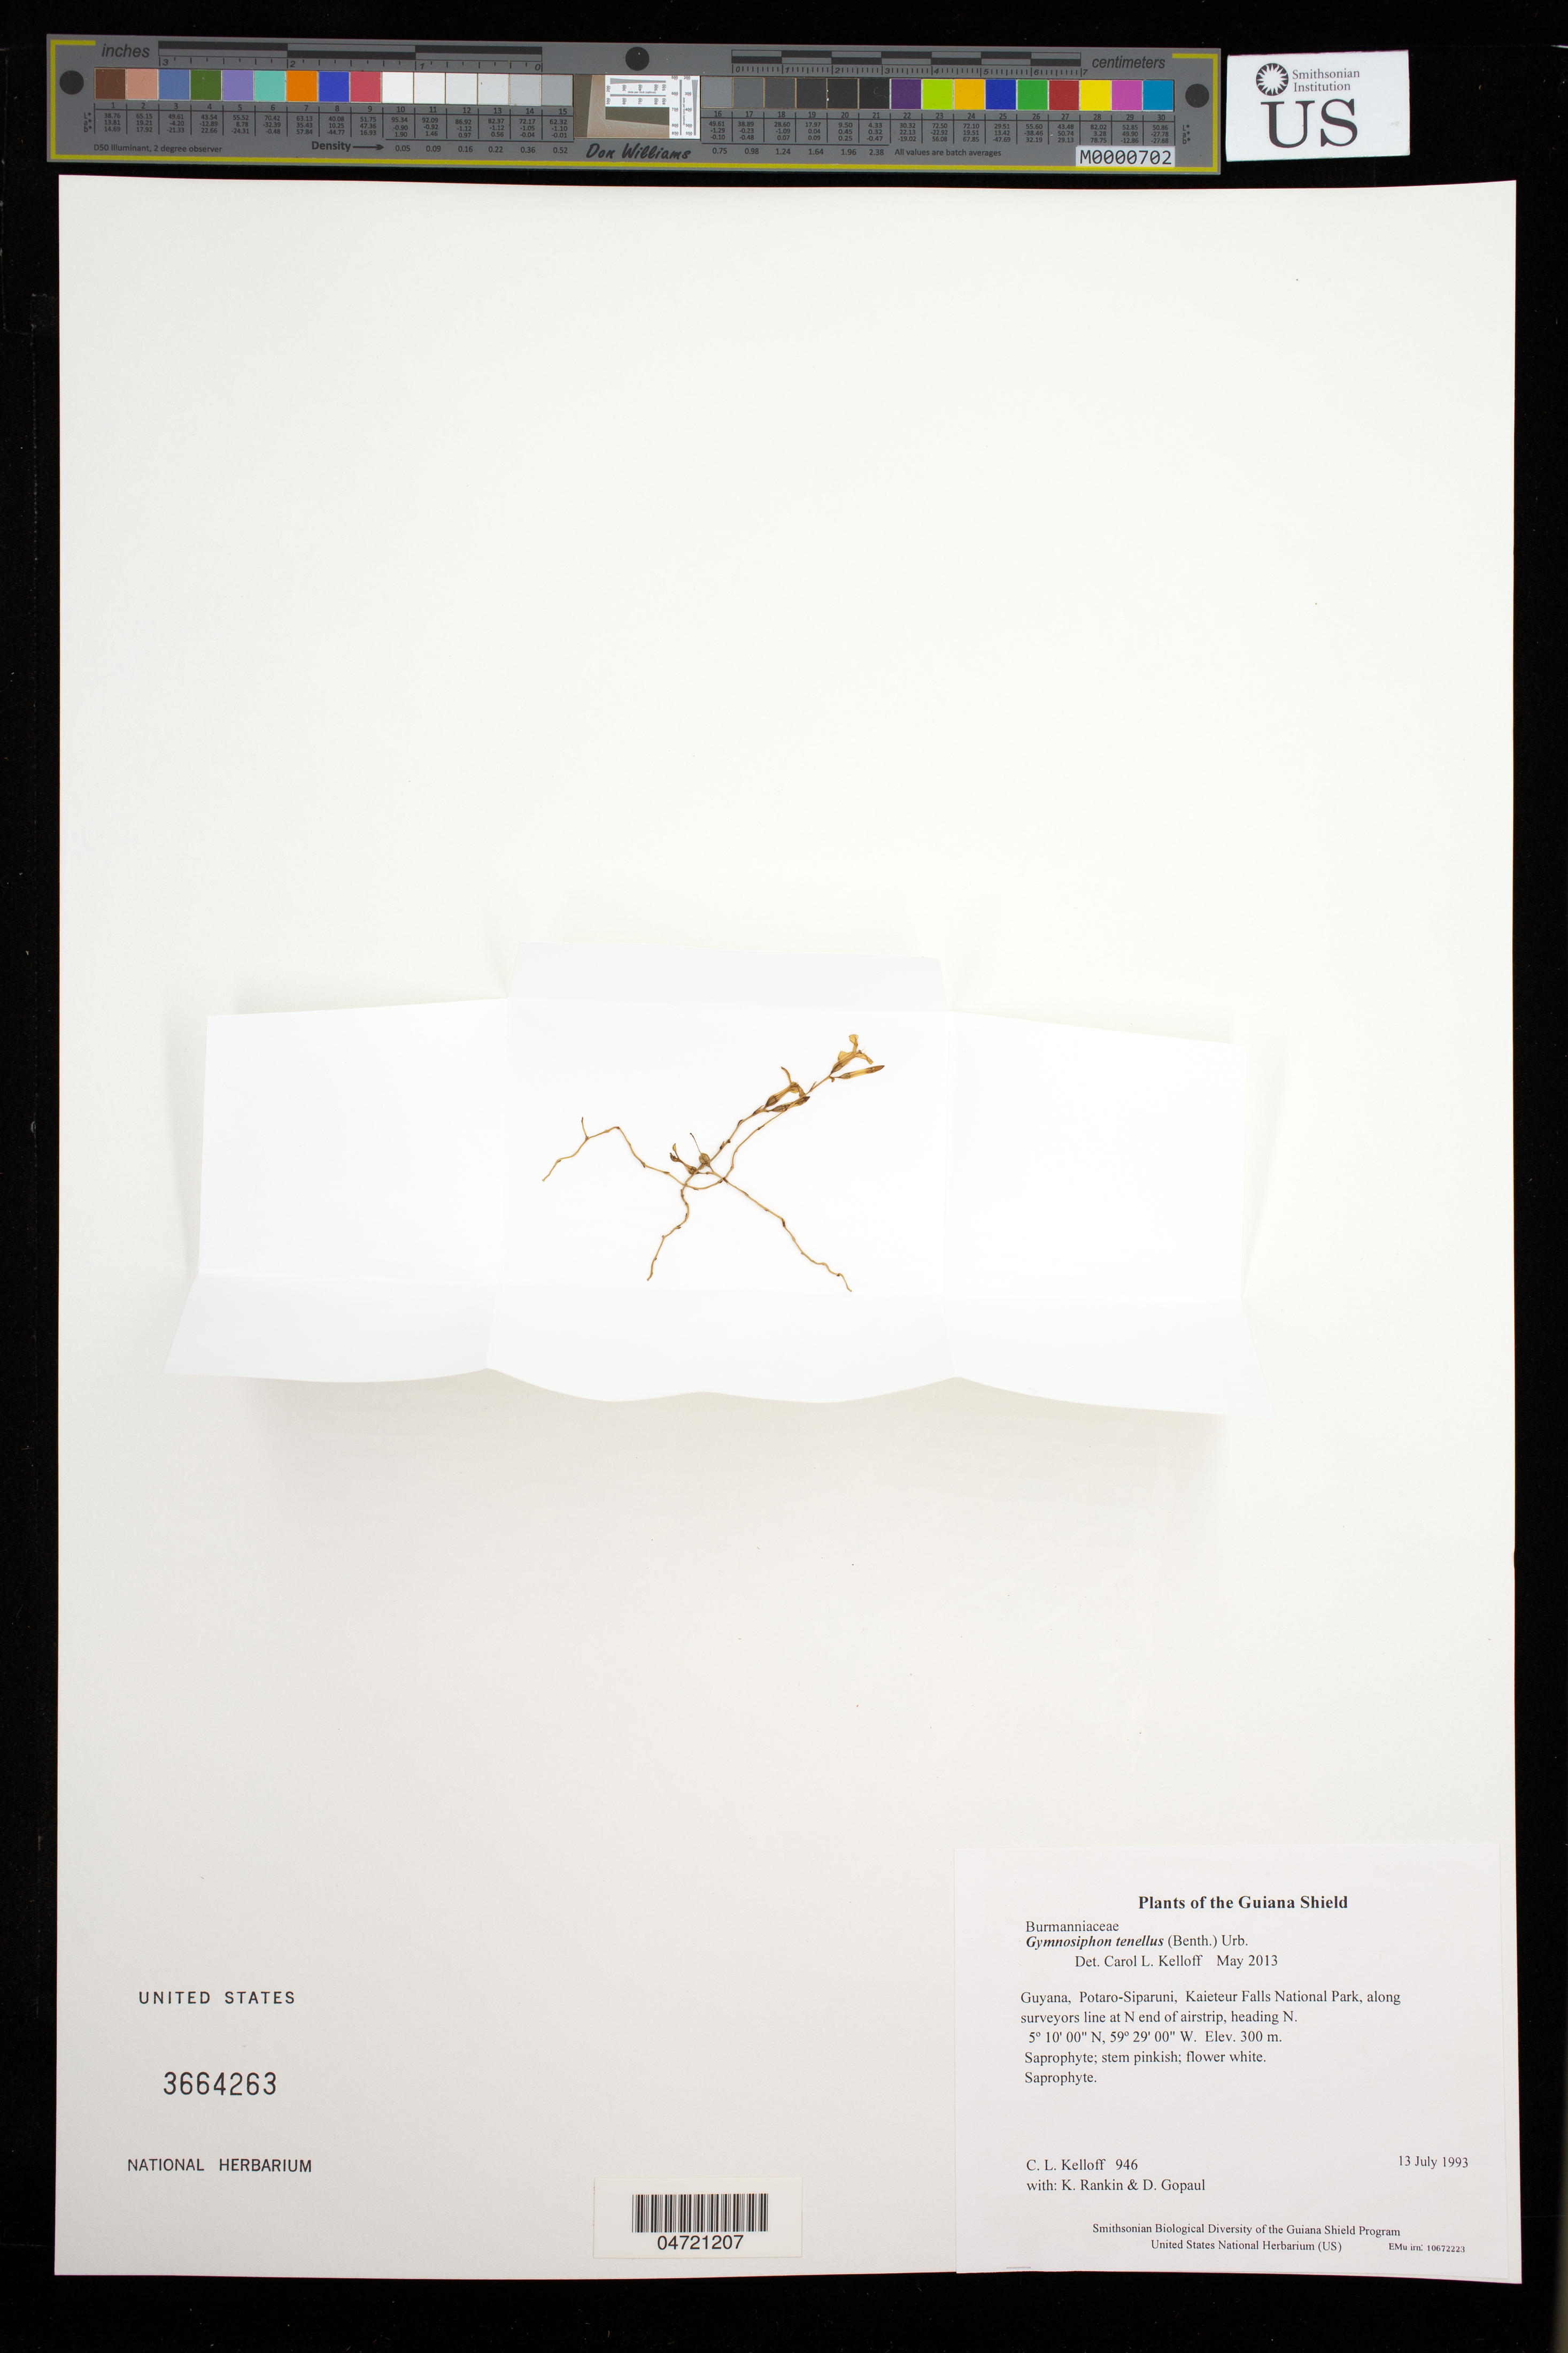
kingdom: Plantae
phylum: Tracheophyta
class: Liliopsida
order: Dioscoreales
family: Burmanniaceae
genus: Gymnosiphon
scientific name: Gymnosiphon tenellus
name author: (Benth.) Urb.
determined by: Kelloff, Carol L., (US), Smithsonian Institution - National Museum of Natural History (UNITED STATES)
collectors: C. L. Kelloff, K. Rankin & D. Gopaul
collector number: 946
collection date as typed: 13 July 1993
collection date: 1993-07-13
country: Guyana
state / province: Potaro-Siparuni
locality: Kaieteur Falls National Park, along surveyors line at N end of airstrip, heading N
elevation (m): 300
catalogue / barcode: US 3664263